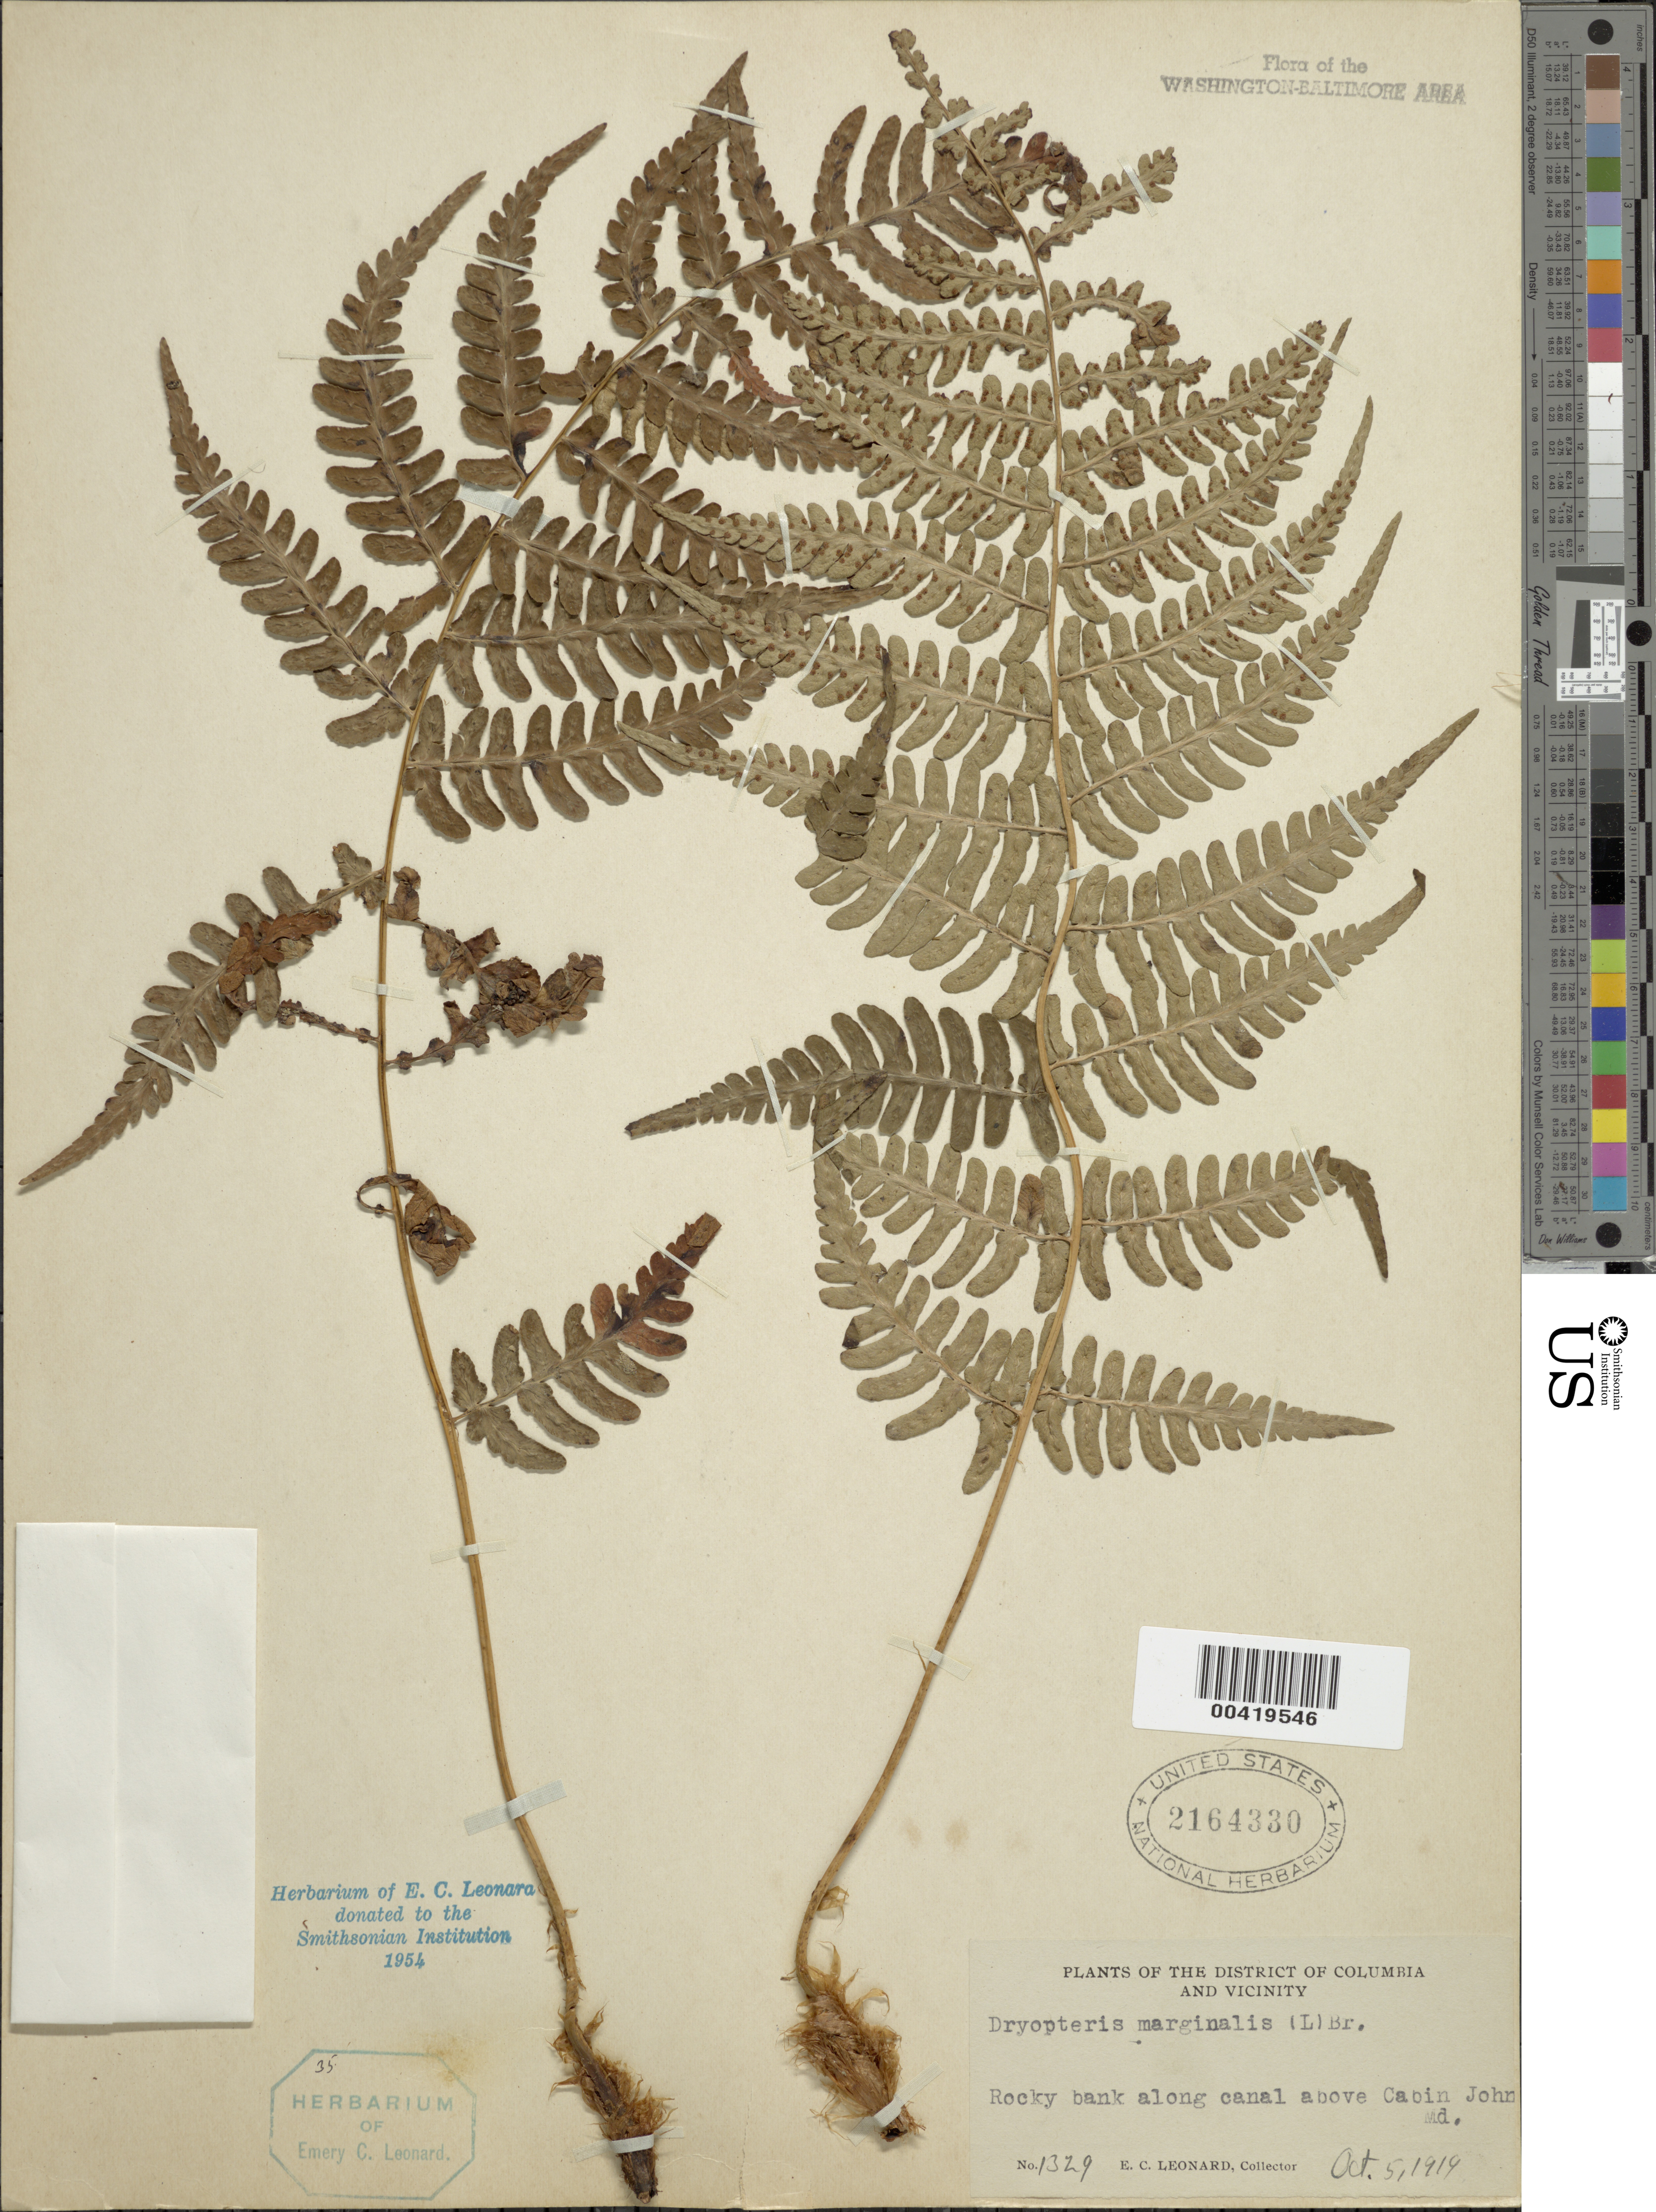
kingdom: Plantae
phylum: Tracheophyta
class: Polypodiopsida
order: Polypodiales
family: Dryopteridaceae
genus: Dryopteris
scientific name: Dryopteris marginalis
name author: (L.) A. Gray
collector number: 1329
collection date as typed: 05 Oct 1919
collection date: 1919-10-05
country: United States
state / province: Maryland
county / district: Montgomery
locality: Above Cabin John on C and O Canal C. & O. Canal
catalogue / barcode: US 2164330